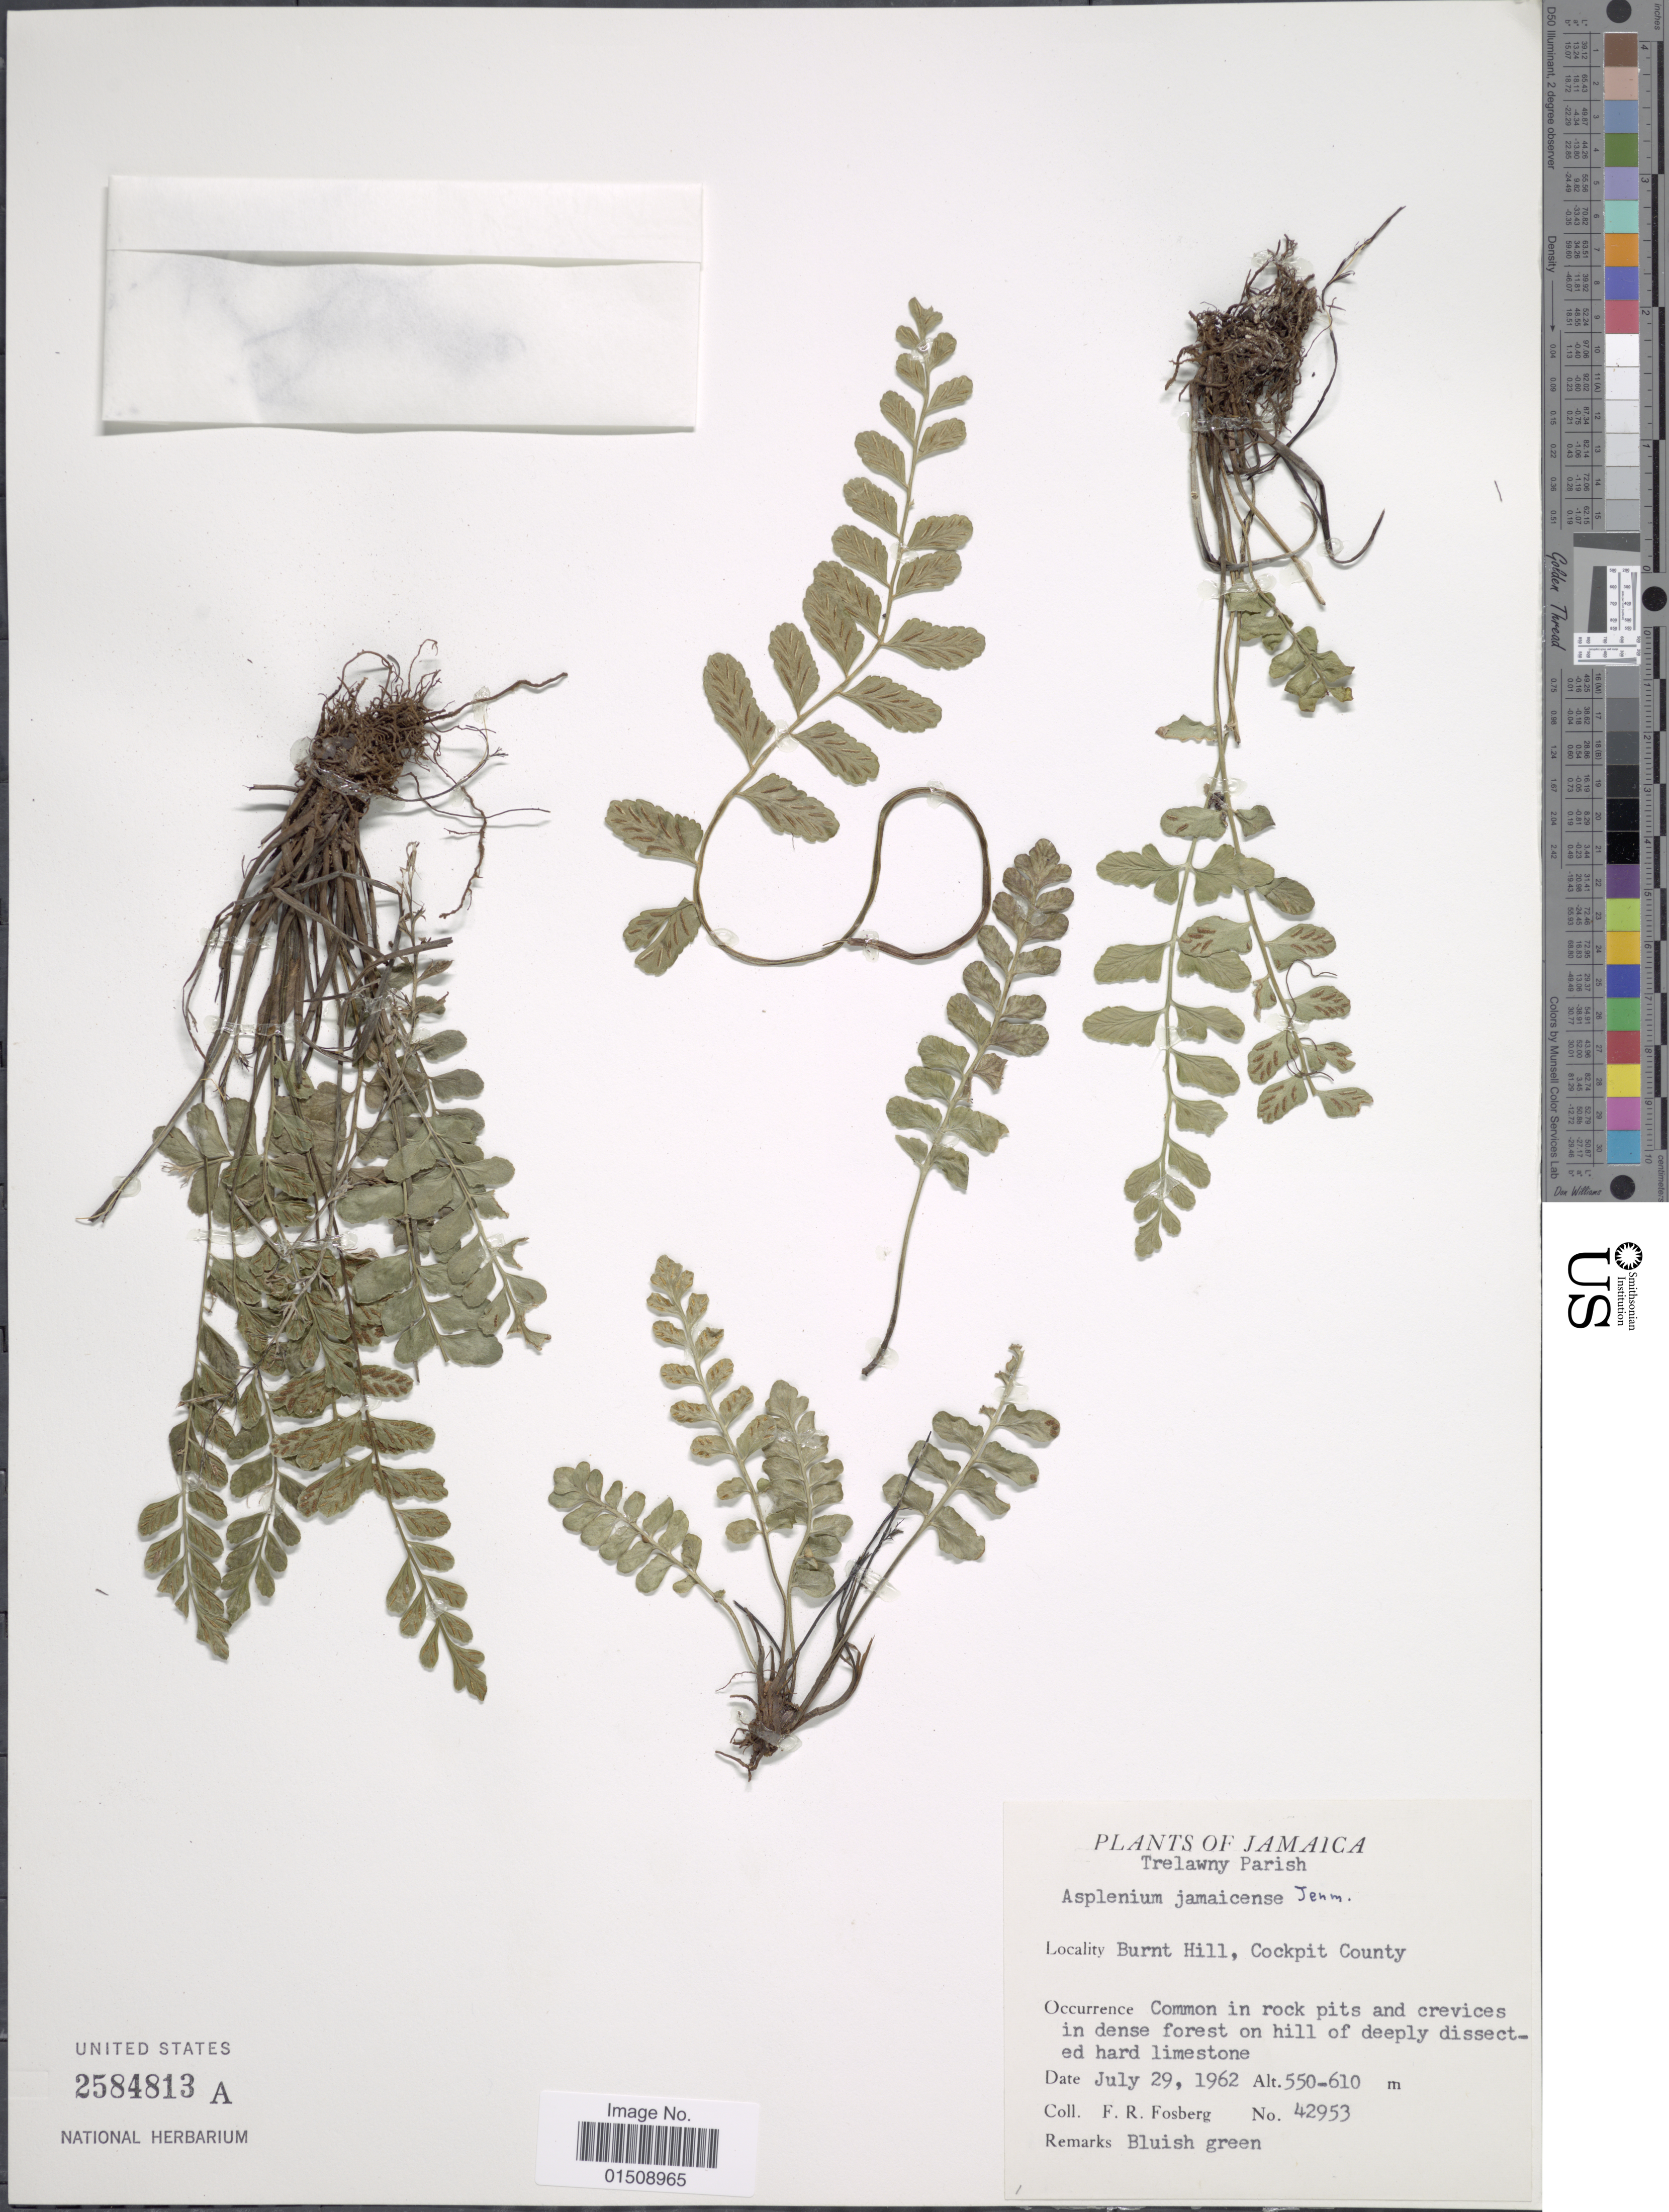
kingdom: Plantae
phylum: Tracheophyta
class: Polypodiopsida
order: Polypodiales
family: Aspleniaceae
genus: Asplenium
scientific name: Asplenium jamaicense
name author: Jenman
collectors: F. R. Fosberg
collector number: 42953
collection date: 1962-07-29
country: Jamaica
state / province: Trelawny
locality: Trelawny Parish, Burnt Hill, Cockpit County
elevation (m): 550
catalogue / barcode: US 2584813A